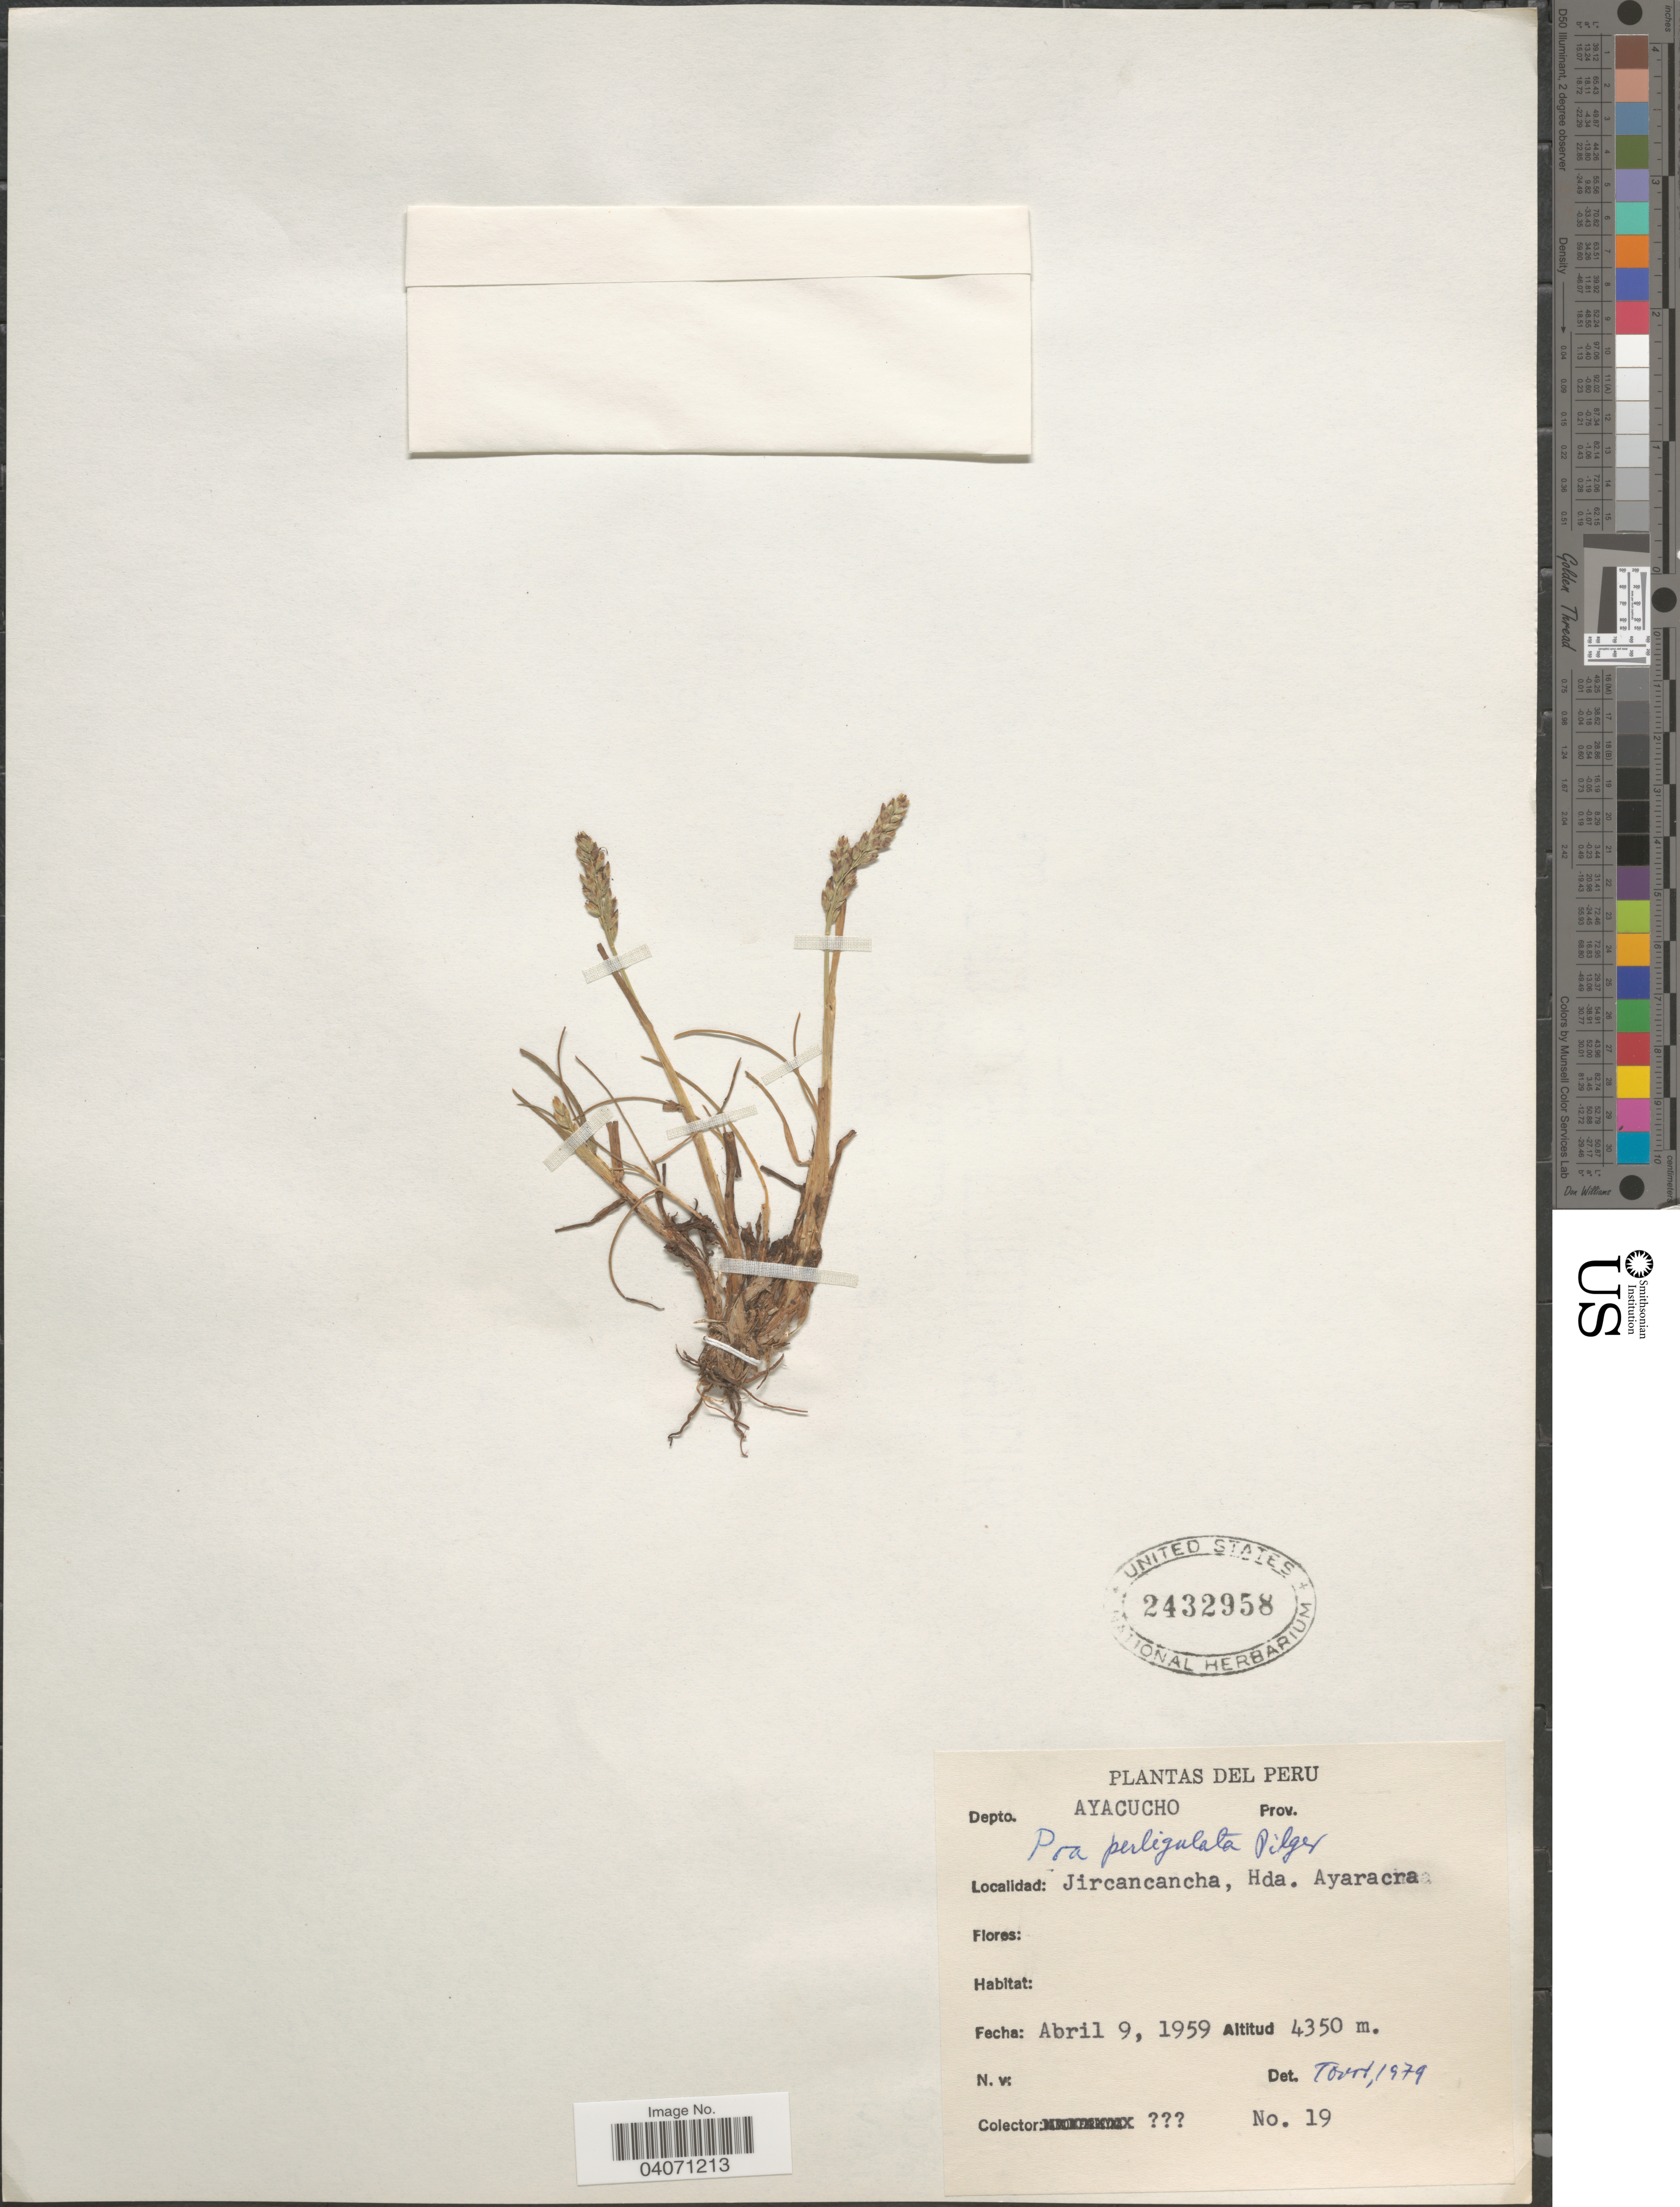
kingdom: Plantae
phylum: Tracheophyta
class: Liliopsida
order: Poales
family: Poaceae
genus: Poa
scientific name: Poa perligulata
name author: Pilg.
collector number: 19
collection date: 1959-04-09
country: Peru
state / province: Ayacucho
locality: Jircancancha, Hda. Ayaracra.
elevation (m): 4350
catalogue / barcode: US 2432958